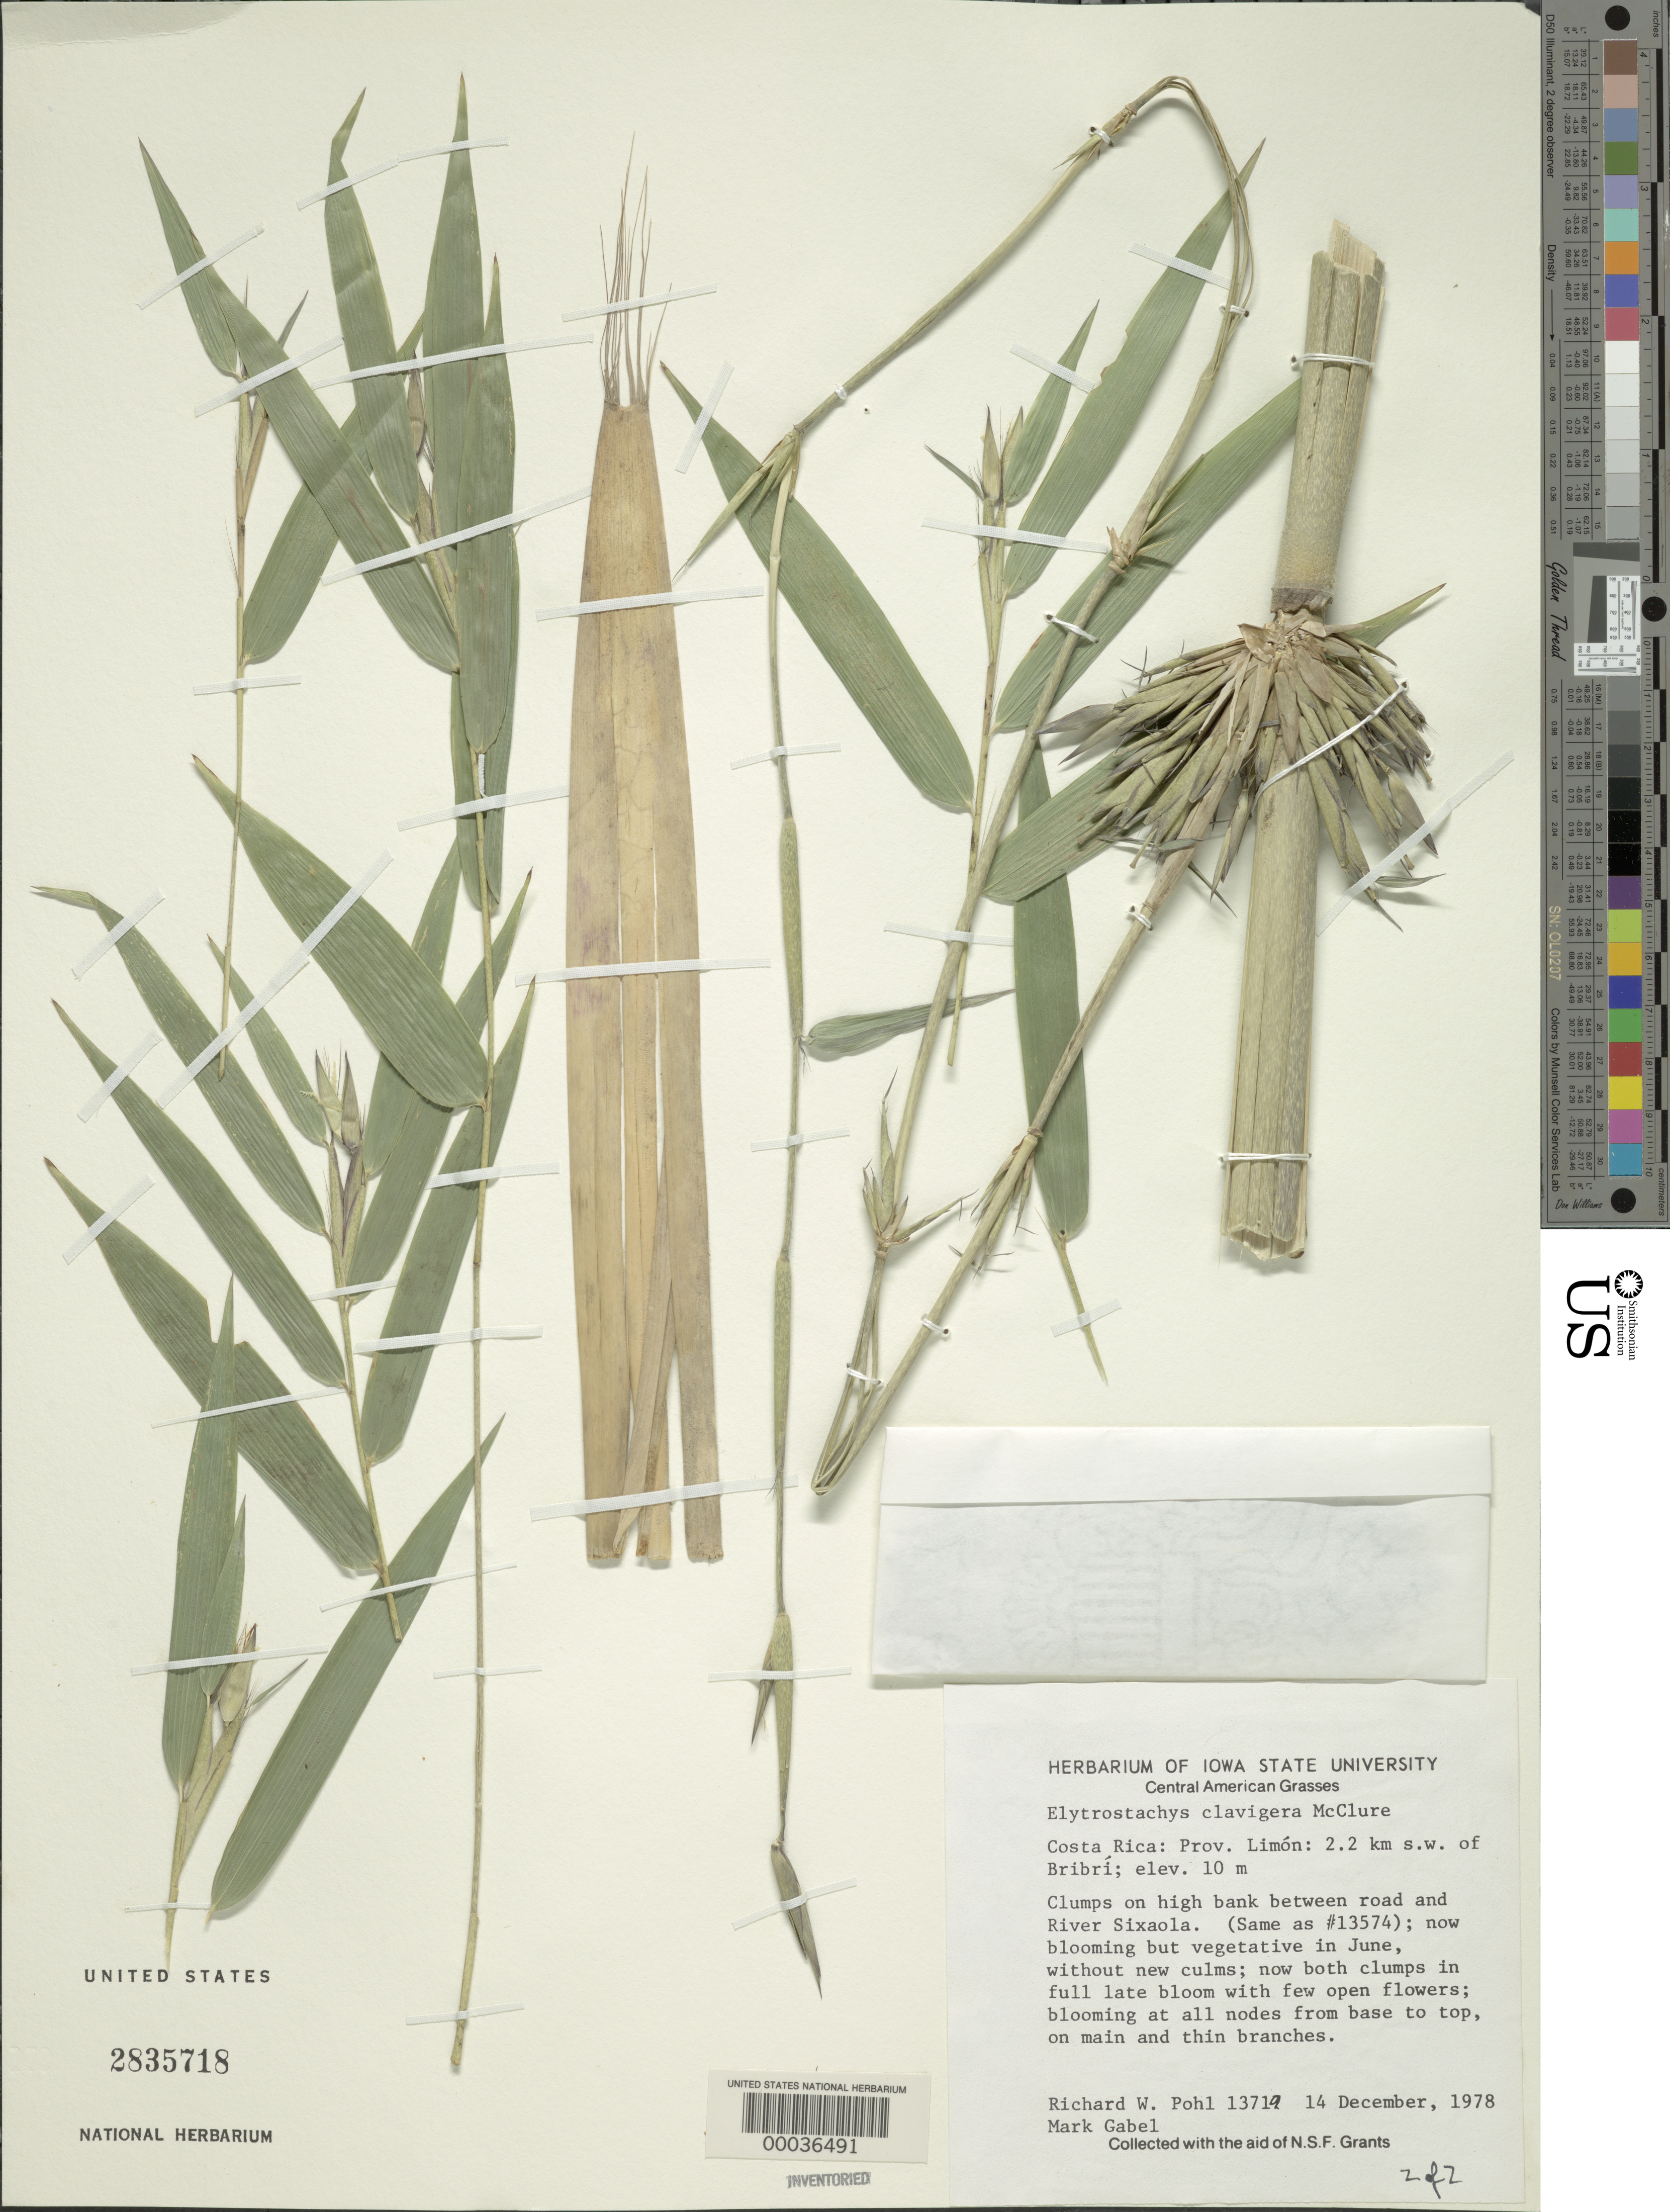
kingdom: Plantae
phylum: Tracheophyta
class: Liliopsida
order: Poales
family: Poaceae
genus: Elytrostachys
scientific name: Elytrostachys clavigera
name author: McClure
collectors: R. W. Pohl & M. Gabel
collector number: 13719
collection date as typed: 14 Dec 1978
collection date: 1978-12-14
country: Costa Rica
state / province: Limón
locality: Bribri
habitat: Clumps on bank of river sixaola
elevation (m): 10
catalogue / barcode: US 2835718